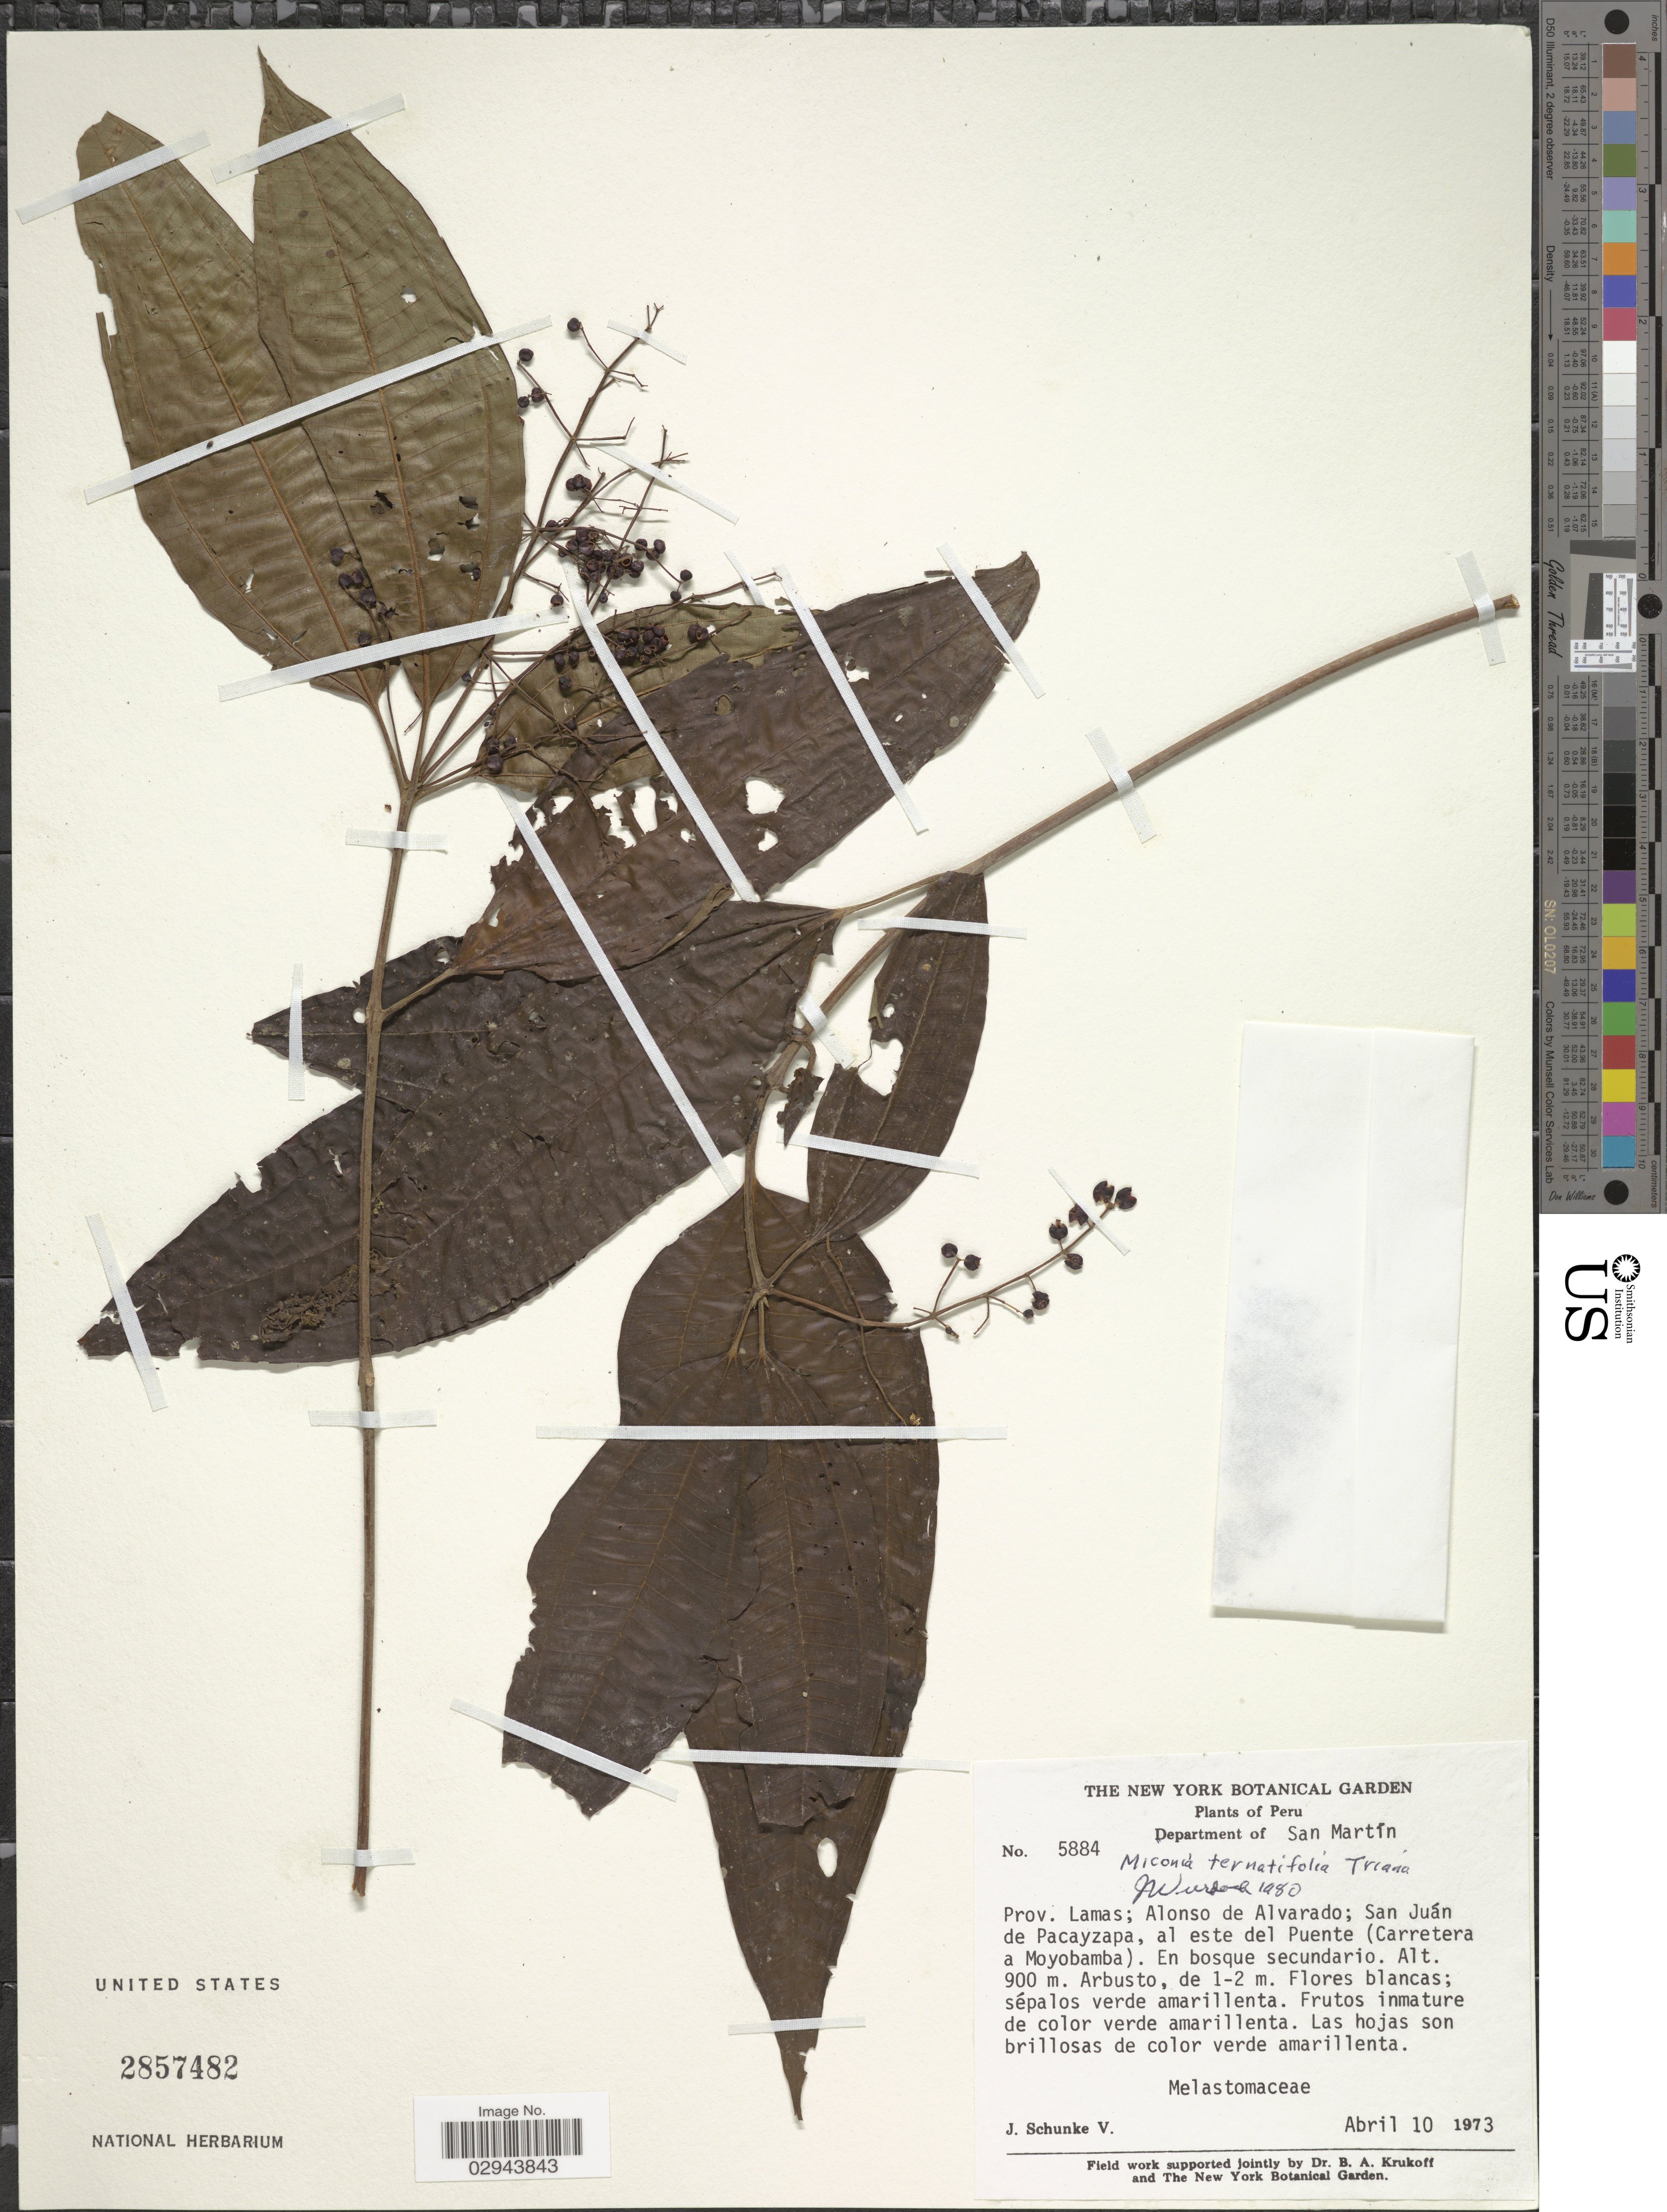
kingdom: Plantae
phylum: Tracheophyta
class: Magnoliopsida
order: Myrtales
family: Melastomataceae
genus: Miconia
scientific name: Miconia ternatifolia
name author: Triana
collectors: J. Schunke Vigo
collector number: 5884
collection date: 1973-04-10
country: Peru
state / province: San Martín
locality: Department San Martín, Province Lamas; Alonso de Alvarado; San Juán de Pacayzapa, al este del Puente (Carretera a Moyobamba).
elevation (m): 900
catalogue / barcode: US 2857482